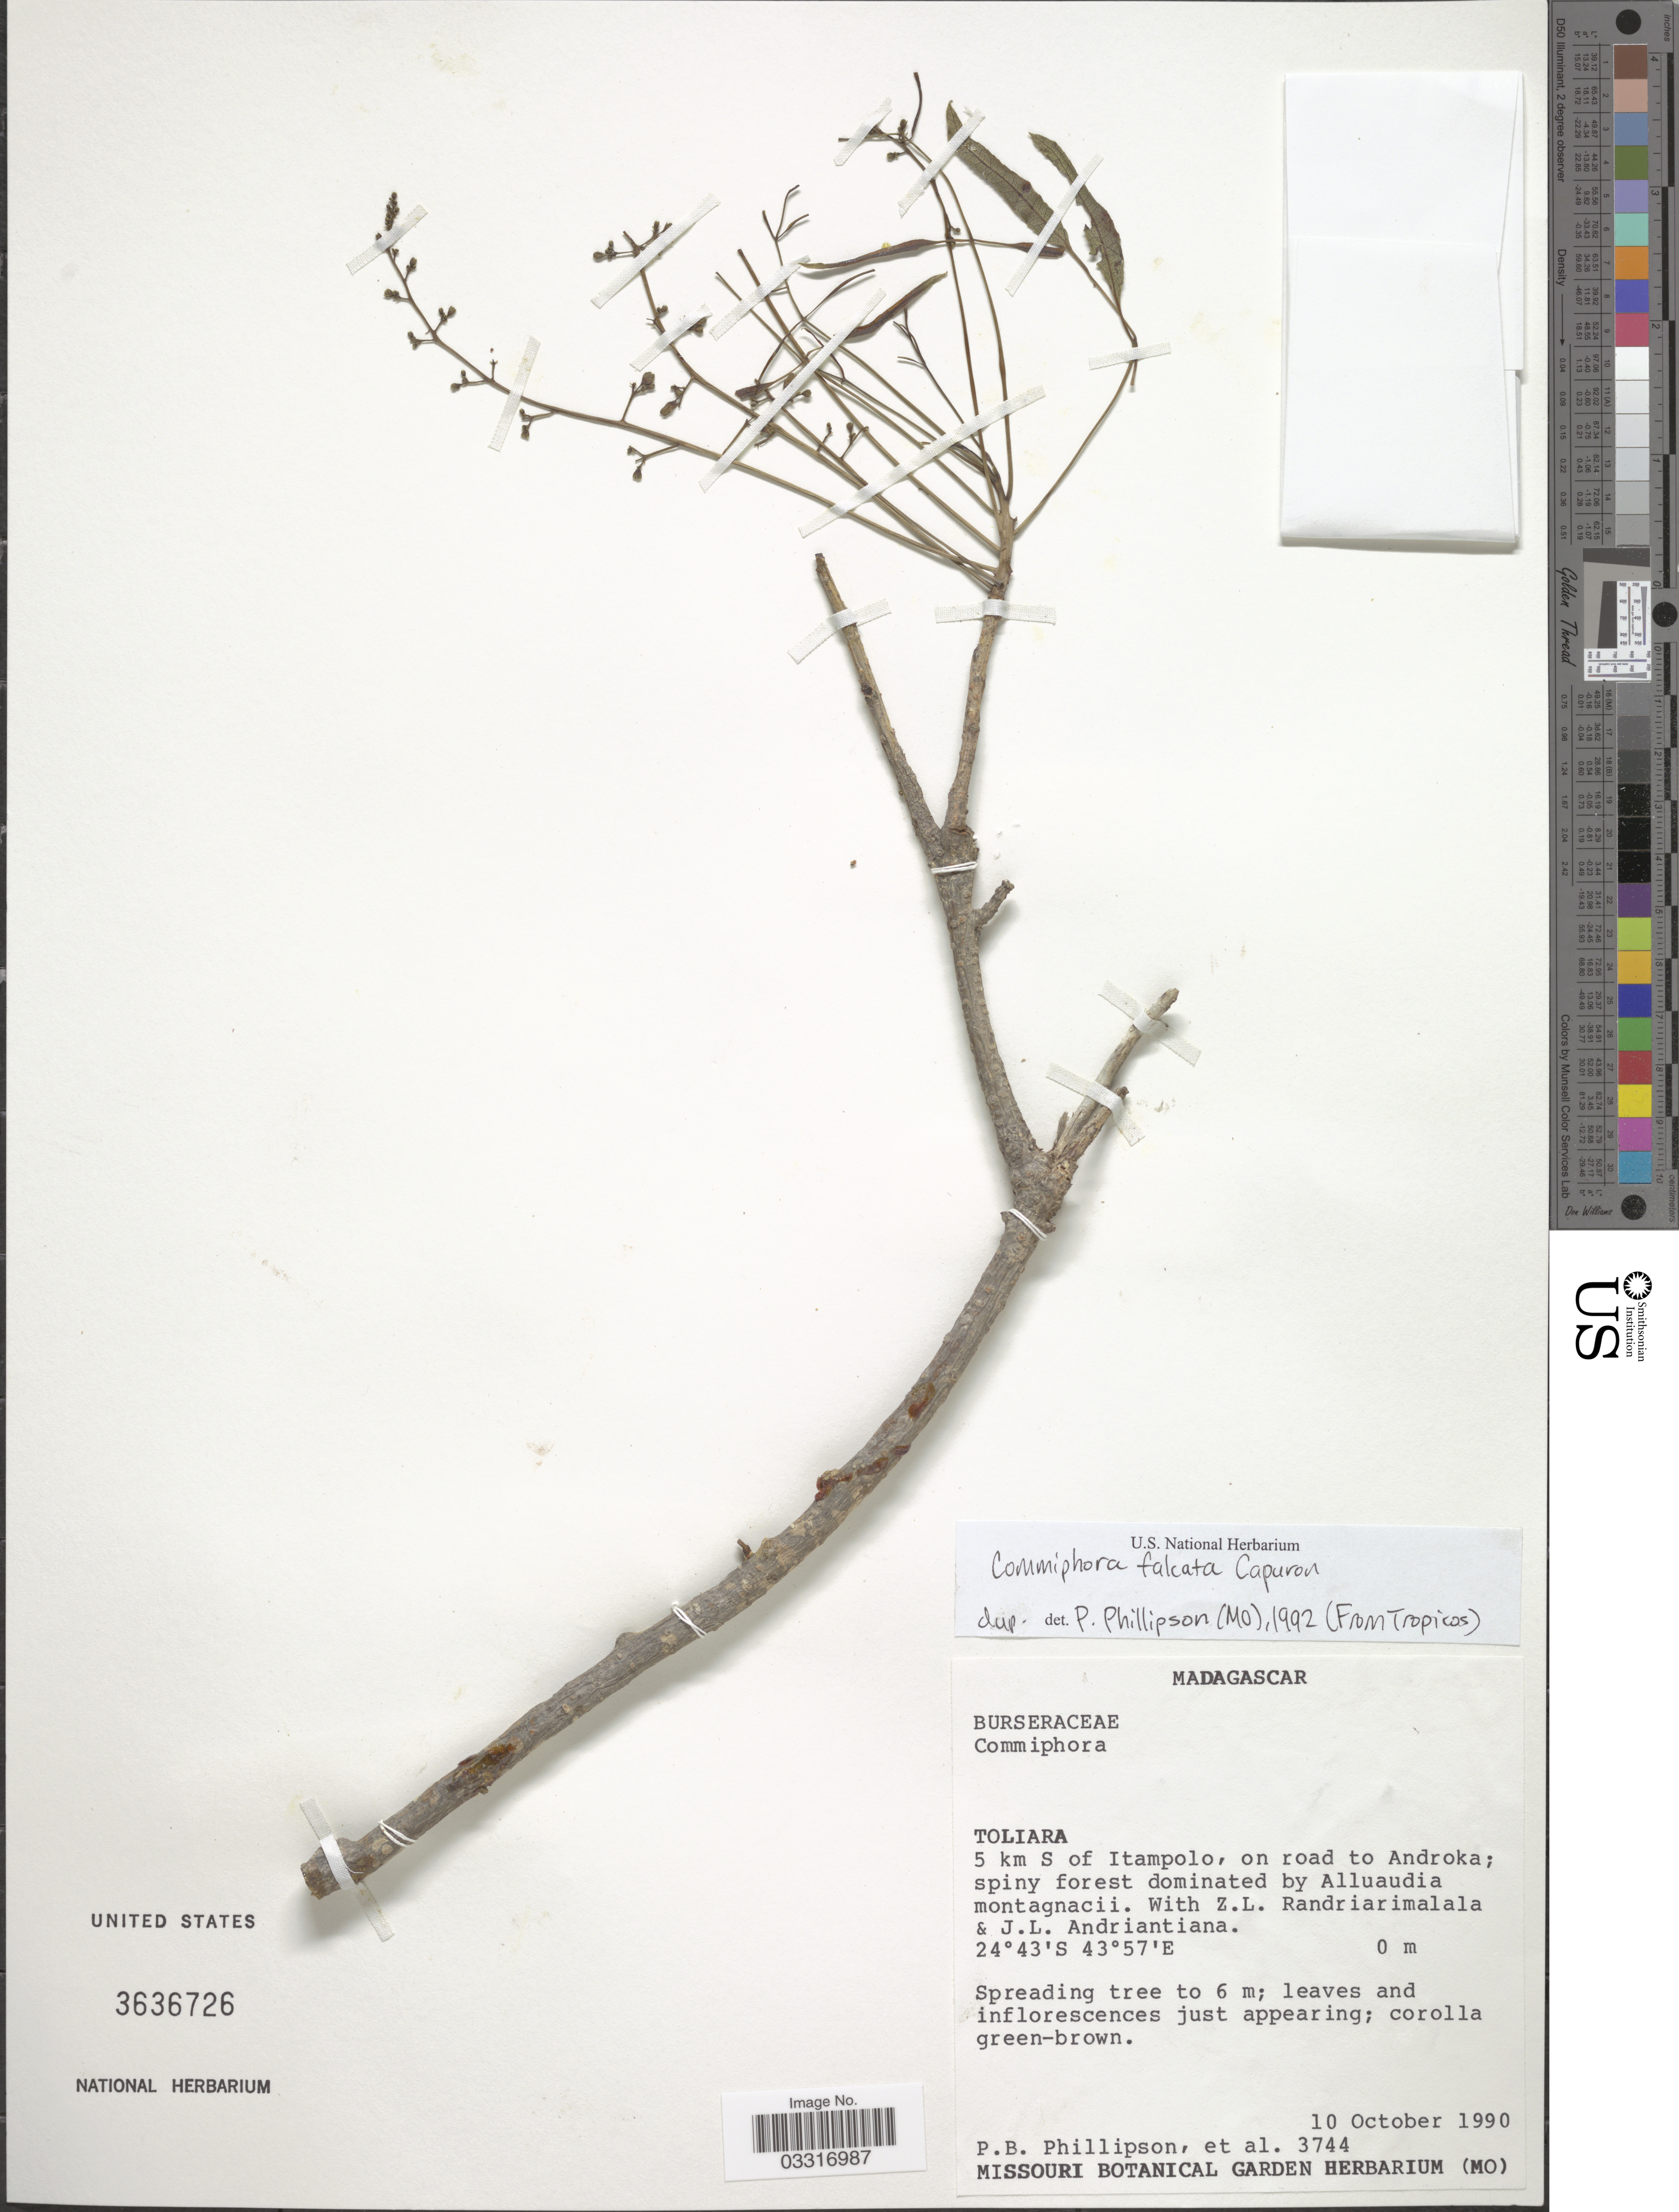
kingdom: Plantae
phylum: Tracheophyta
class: Magnoliopsida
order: Sapindales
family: Burseraceae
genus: Commiphora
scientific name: Commiphora falcata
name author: Capuron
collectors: P. B. Phillipson, Z. Randriarimalala & J. Andriantiana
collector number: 3744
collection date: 1990-10-10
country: Madagascar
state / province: Atsimo-Andrefana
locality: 5 km S of Itampolo, on road to Androka.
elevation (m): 0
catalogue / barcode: US 3636726